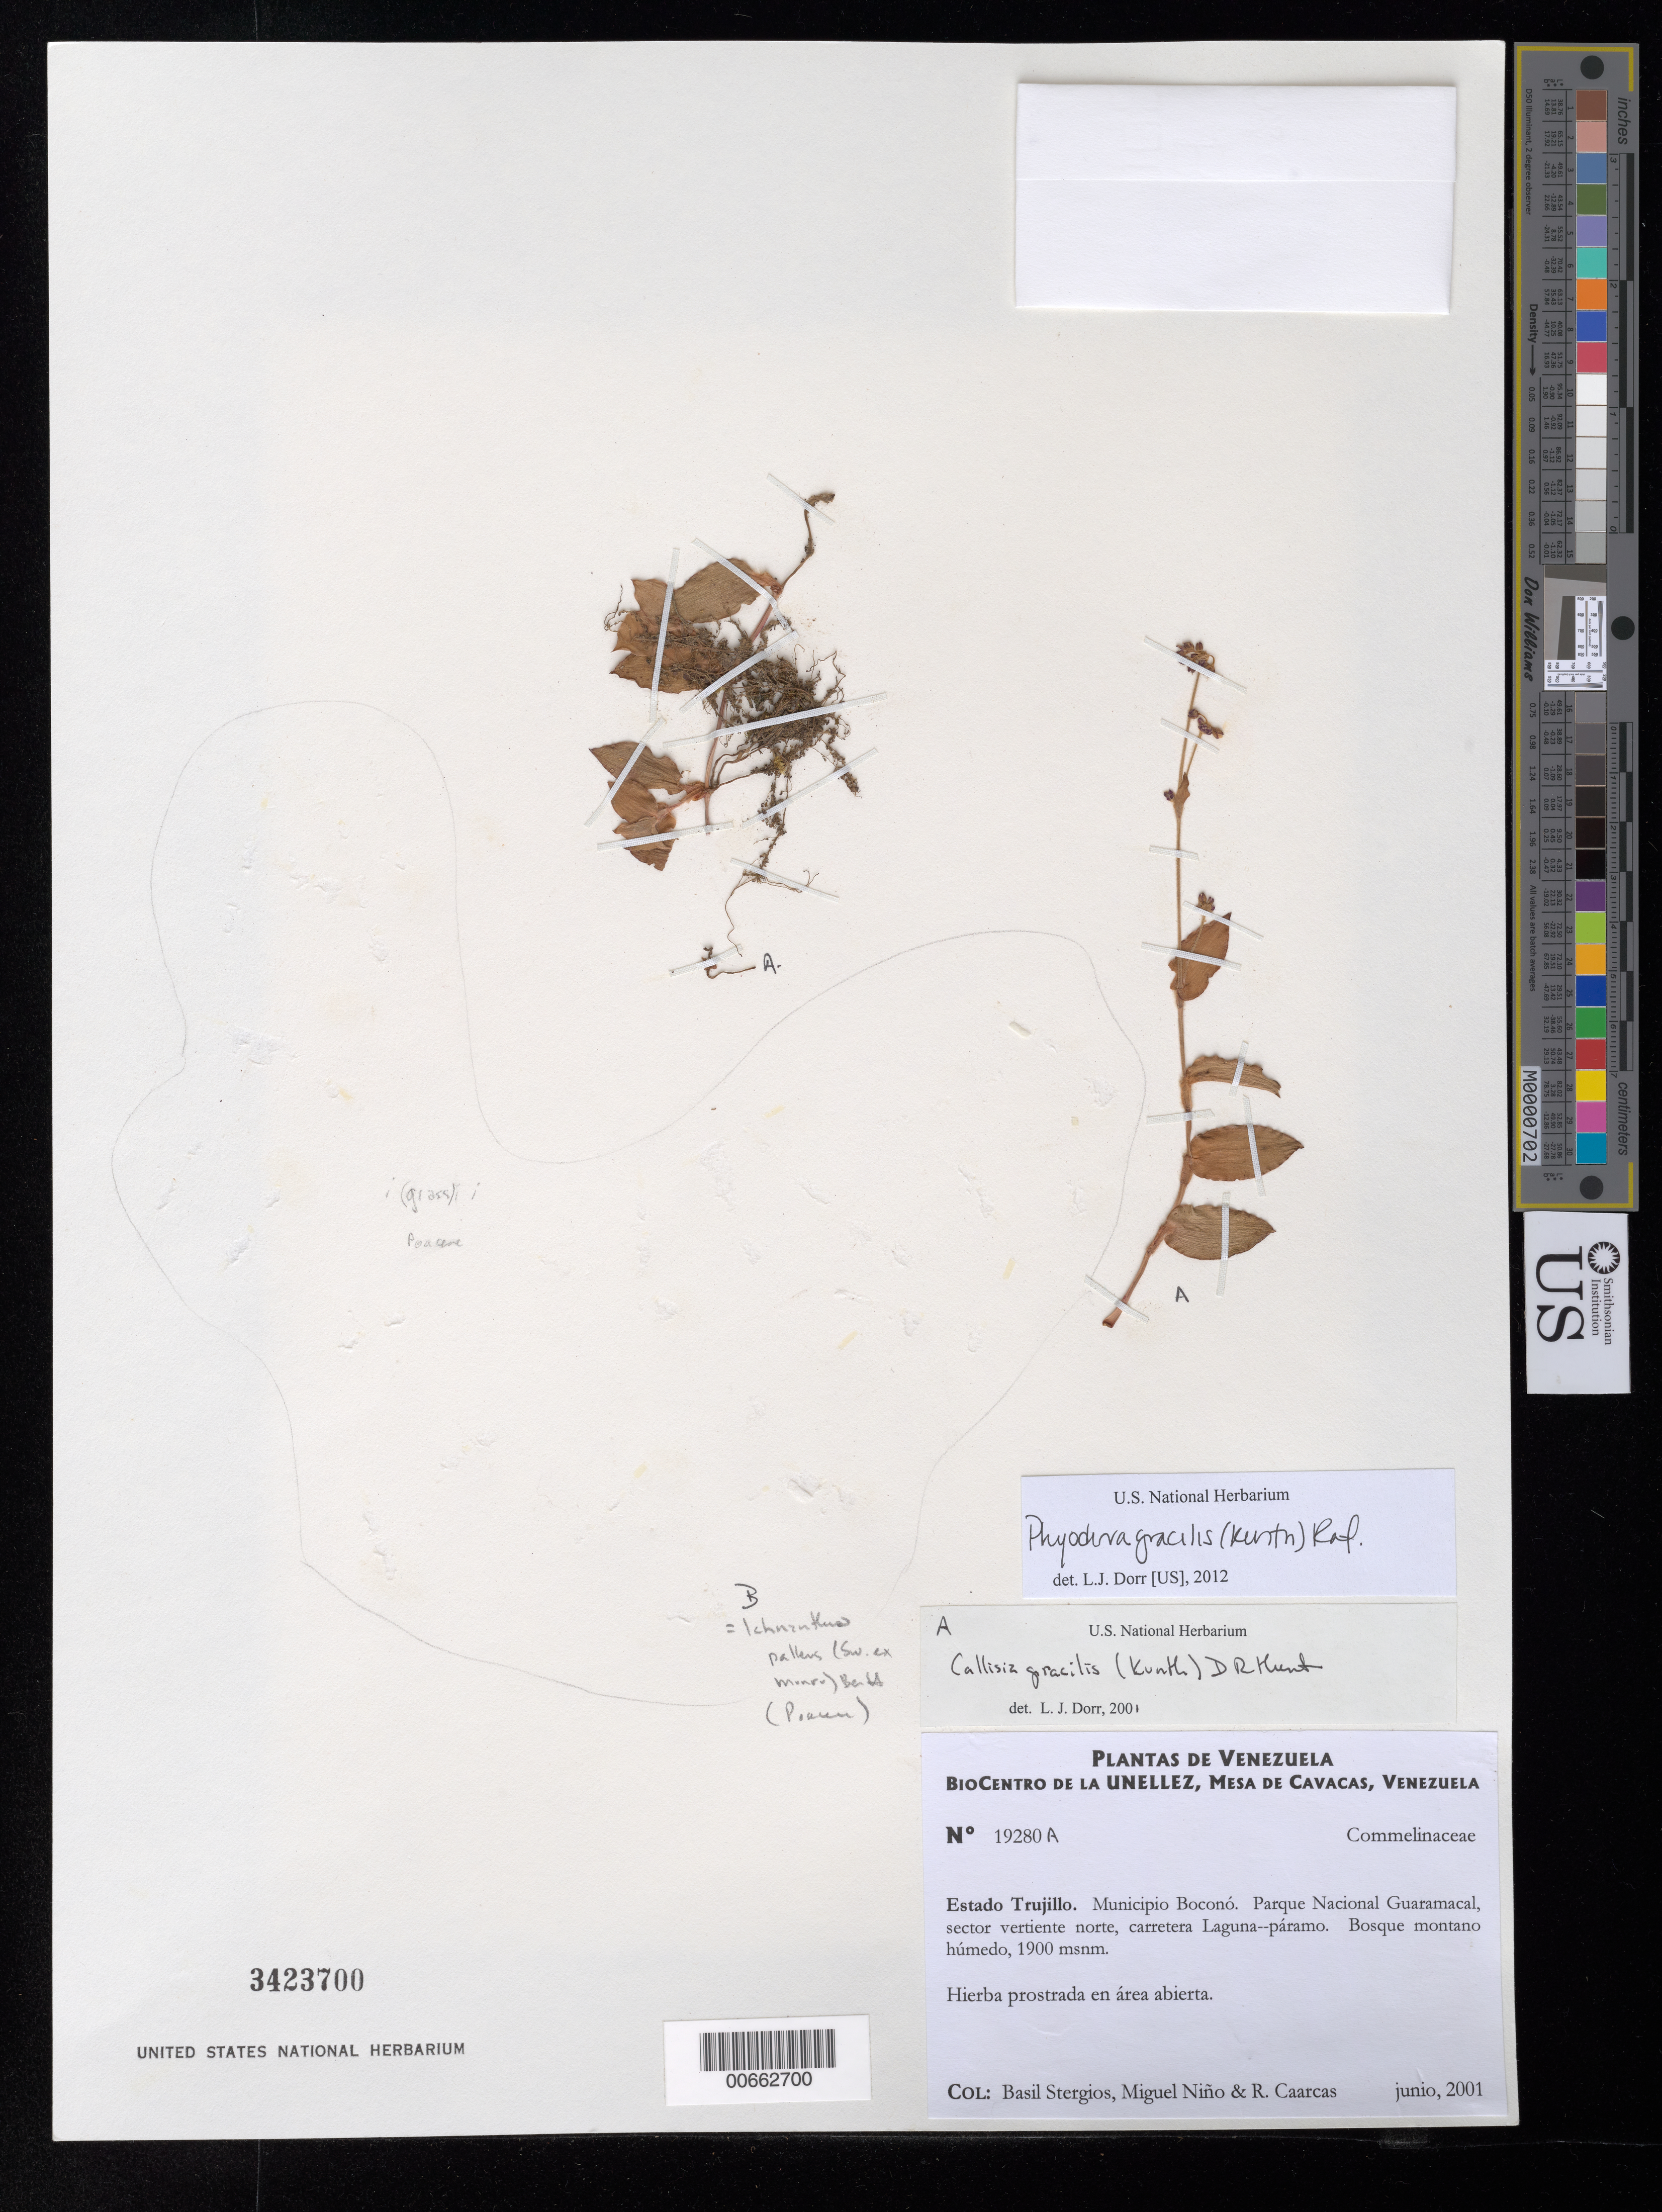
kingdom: Plantae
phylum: Tracheophyta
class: Liliopsida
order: Commelinales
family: Commelinaceae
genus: Callisia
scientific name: Callisia gracilis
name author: (Kunth) D.R. Hunt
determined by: Dorr, L. J., (BOT), Smithsonian Institution - National Museum of Natural History (UNITED STATES)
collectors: B. G. Stergios, S. M. Niño & R. Caracas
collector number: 19280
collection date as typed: Jun 2001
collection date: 2001-06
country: Venezuela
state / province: Trujillo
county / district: Boconó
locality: Parque Nacional Guaramacal, sector vertiente N, carretera Laguna-páramo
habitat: Bosque montano húmedo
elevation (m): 1900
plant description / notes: CTES, PORT, US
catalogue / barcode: US 3423700